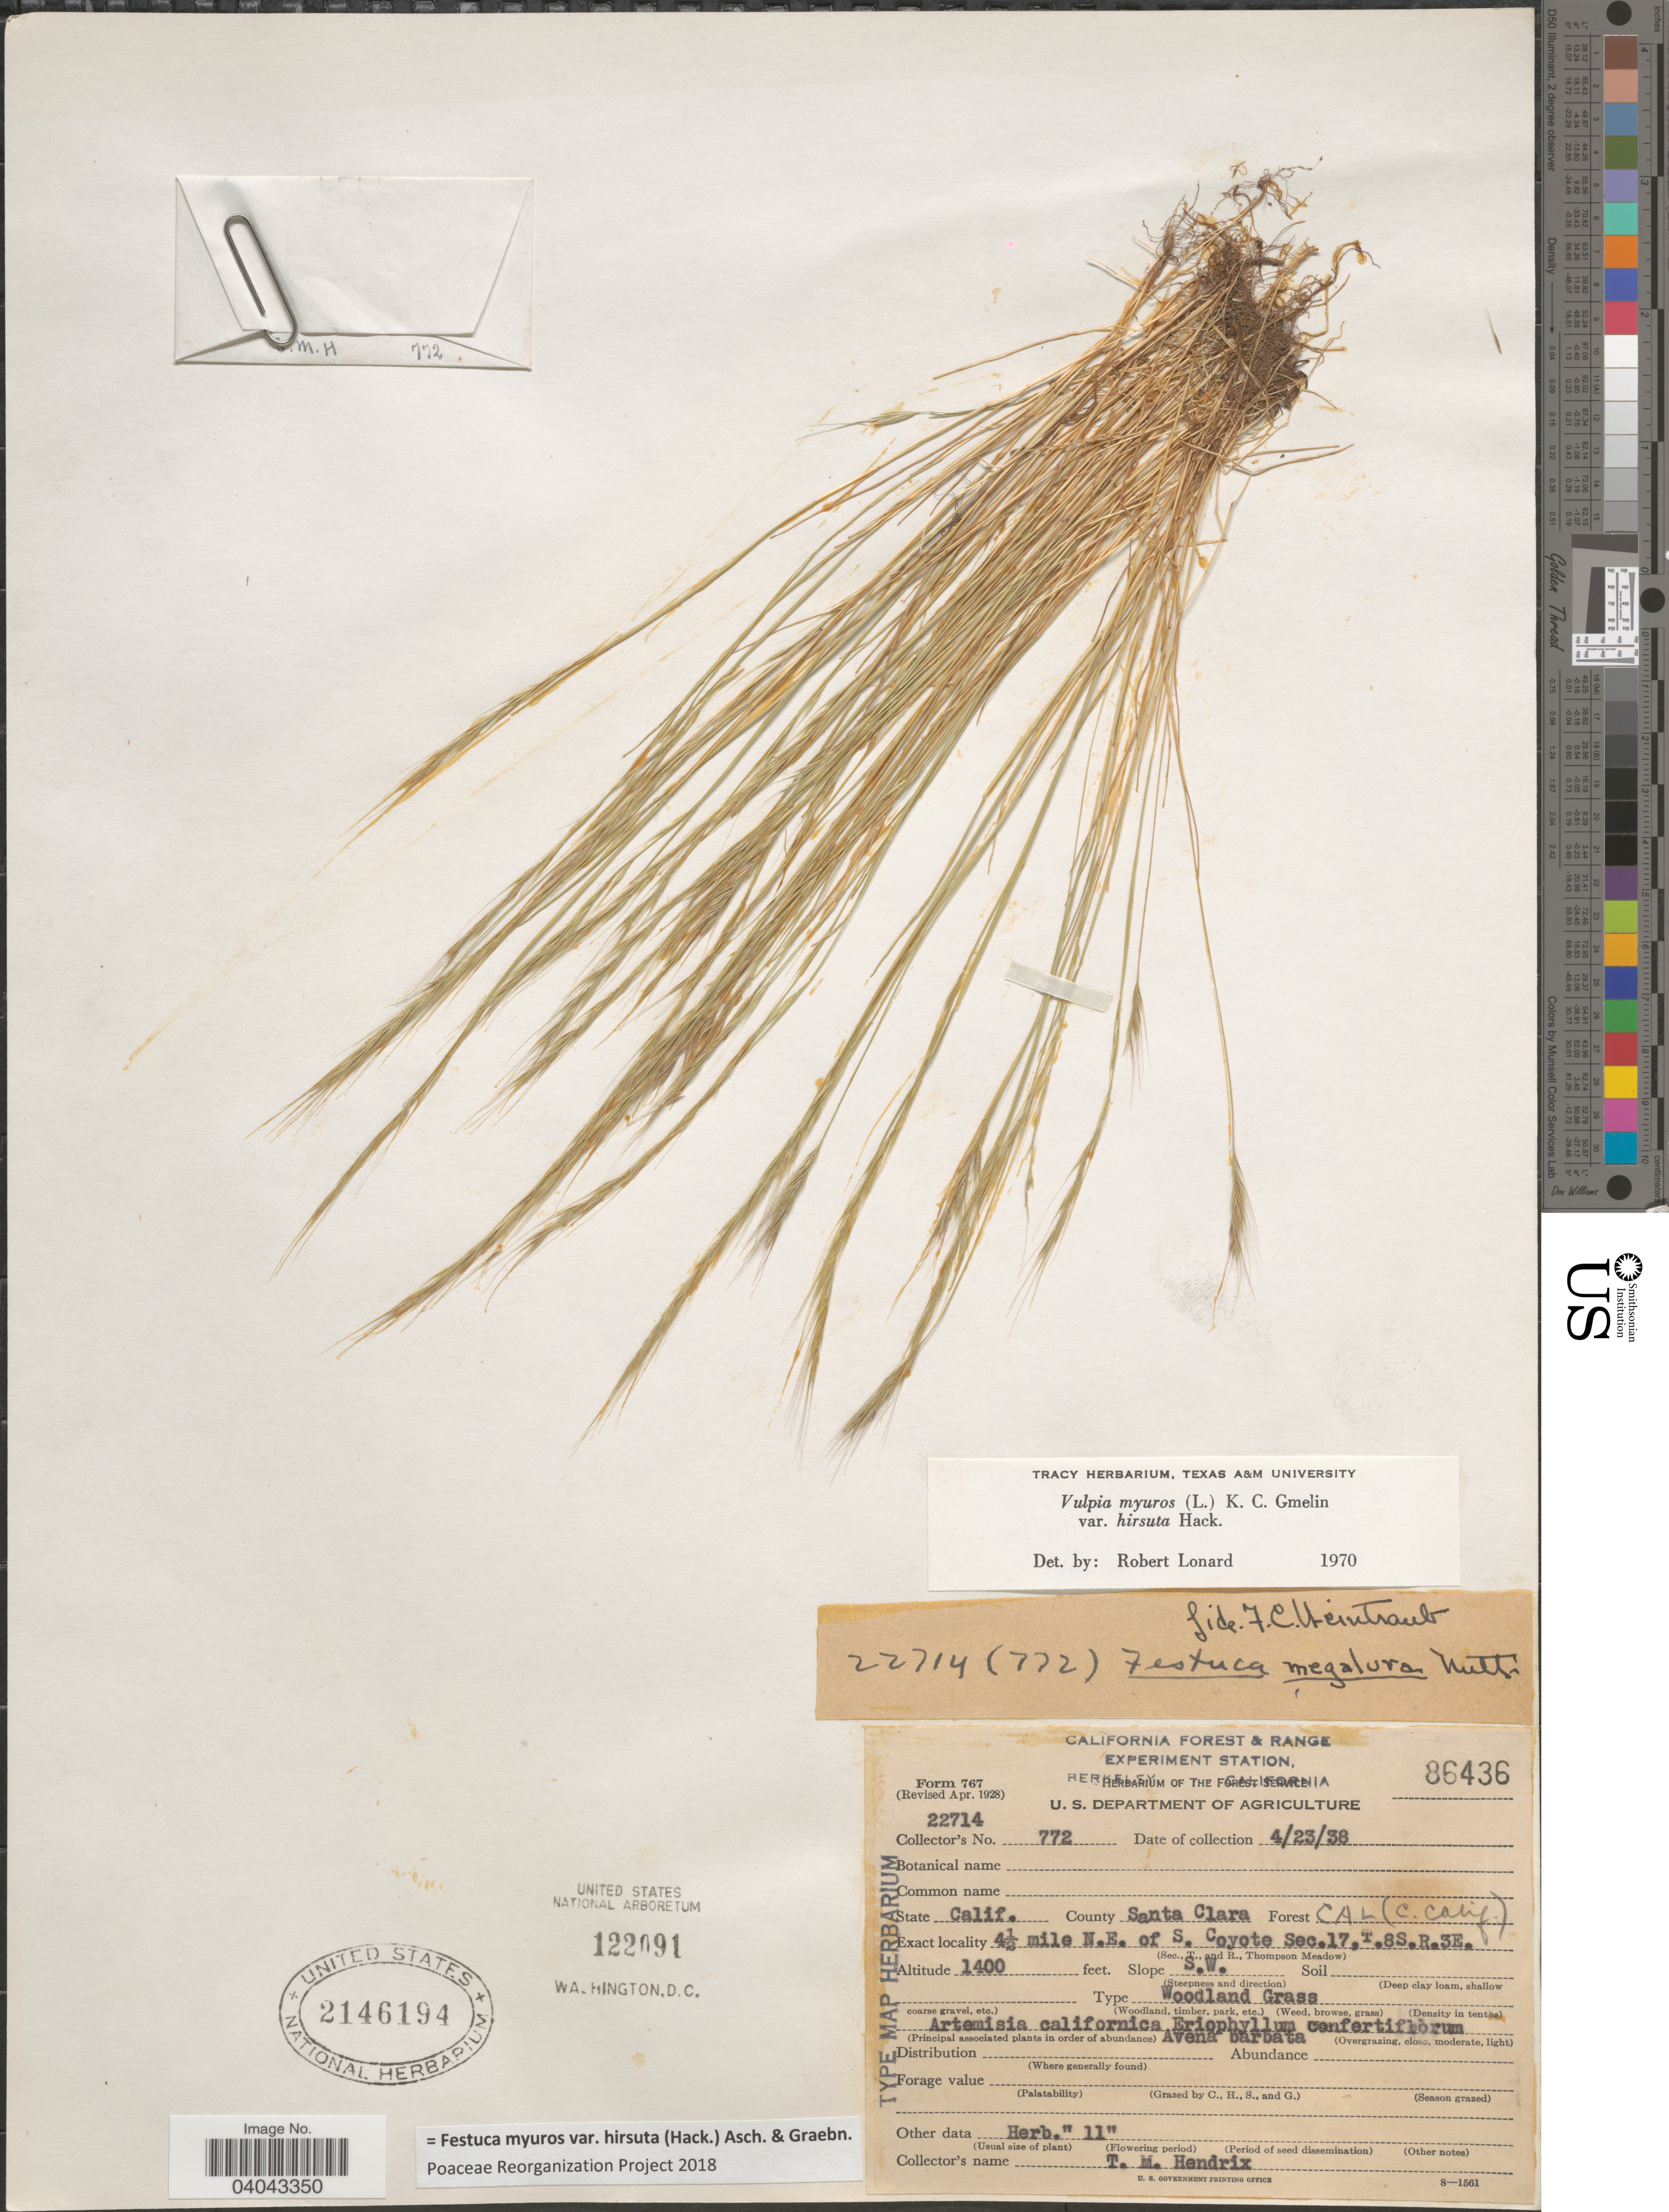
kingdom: Plantae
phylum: Tracheophyta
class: Liliopsida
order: Poales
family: Poaceae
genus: Festuca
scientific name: Festuca myuros var. hirsuta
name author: (Hack.) Asch. & Graebn.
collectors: T. Hendrix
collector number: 772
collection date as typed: Transcribed d/m/y: 23/4/38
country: United States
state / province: California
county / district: Santa Clara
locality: County Santa Clara. Forest CAL (C. Calif). 4½ mile N.E. of S. Coyote Sec. 17, R.8S.R3E. Slope S.W.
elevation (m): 427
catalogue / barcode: US 2146194